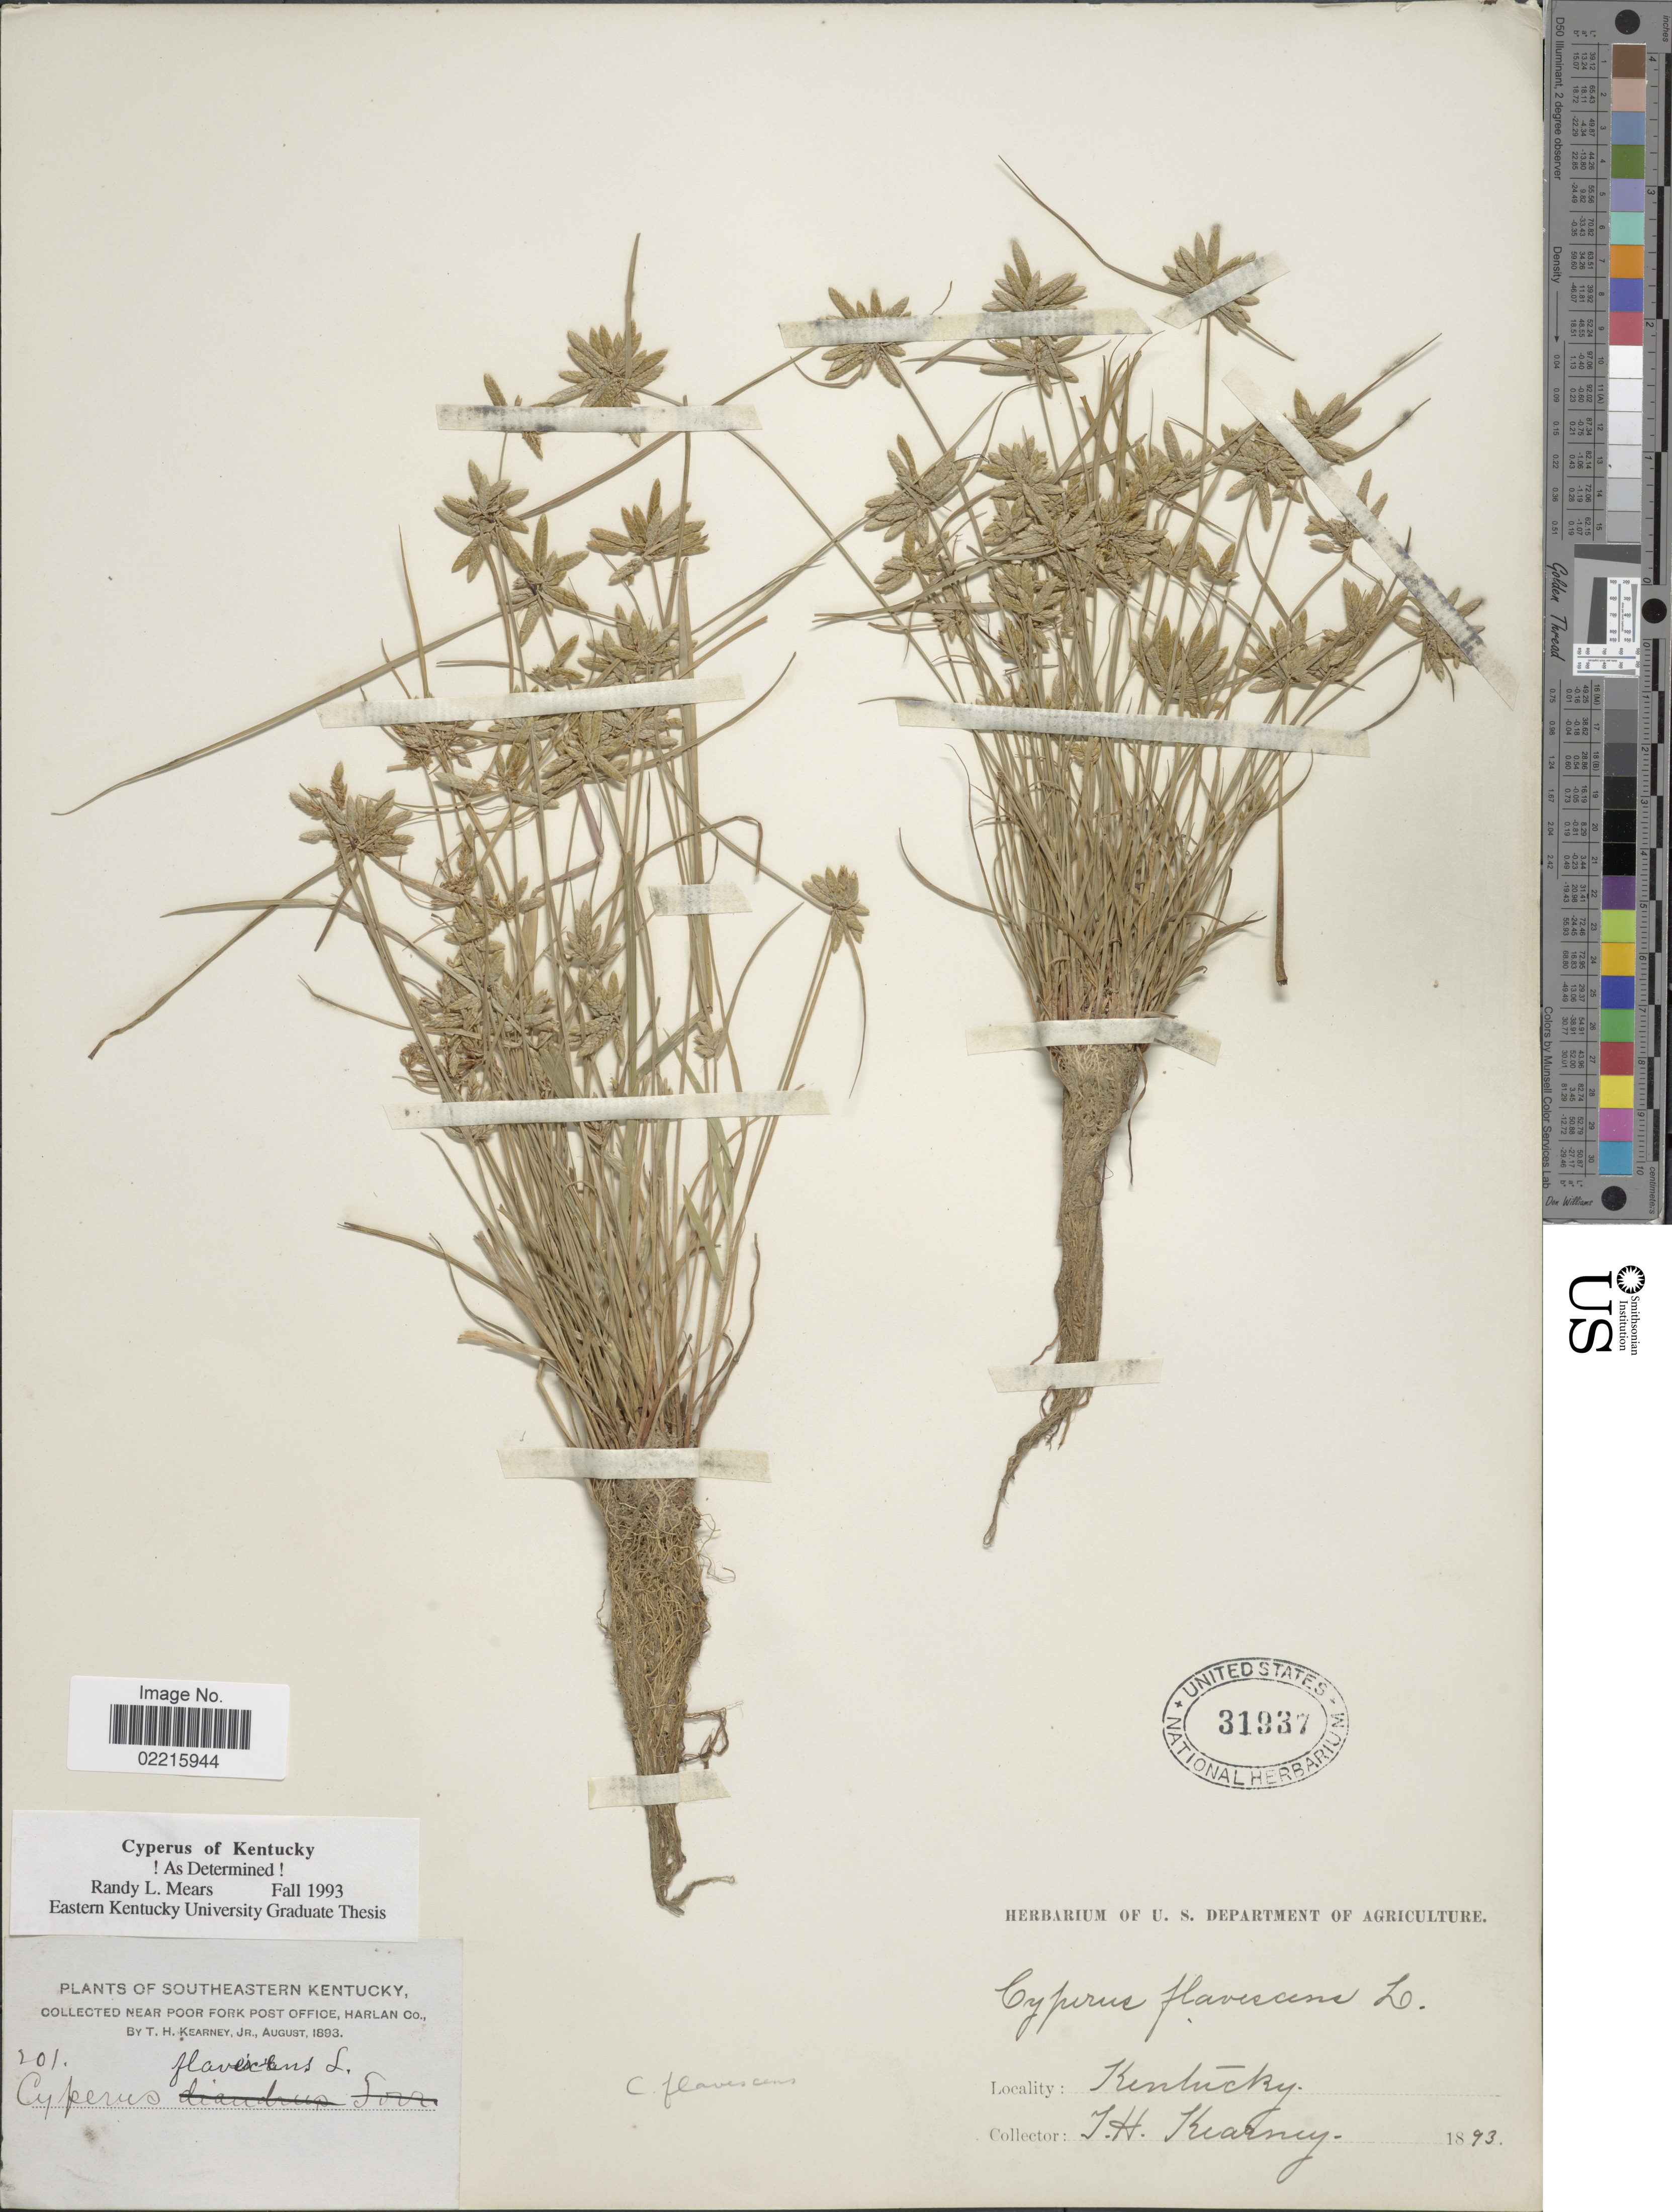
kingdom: Plantae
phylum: Tracheophyta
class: Liliopsida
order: Poales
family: Cyperaceae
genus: Cyperus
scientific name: Cyperus flavescens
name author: L.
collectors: T. H. Kearney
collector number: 201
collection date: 1893-08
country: United States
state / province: Kentucky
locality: Southeastern Kentucky, near Poor Fork Post Office, Harlan Co.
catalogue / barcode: US 31937